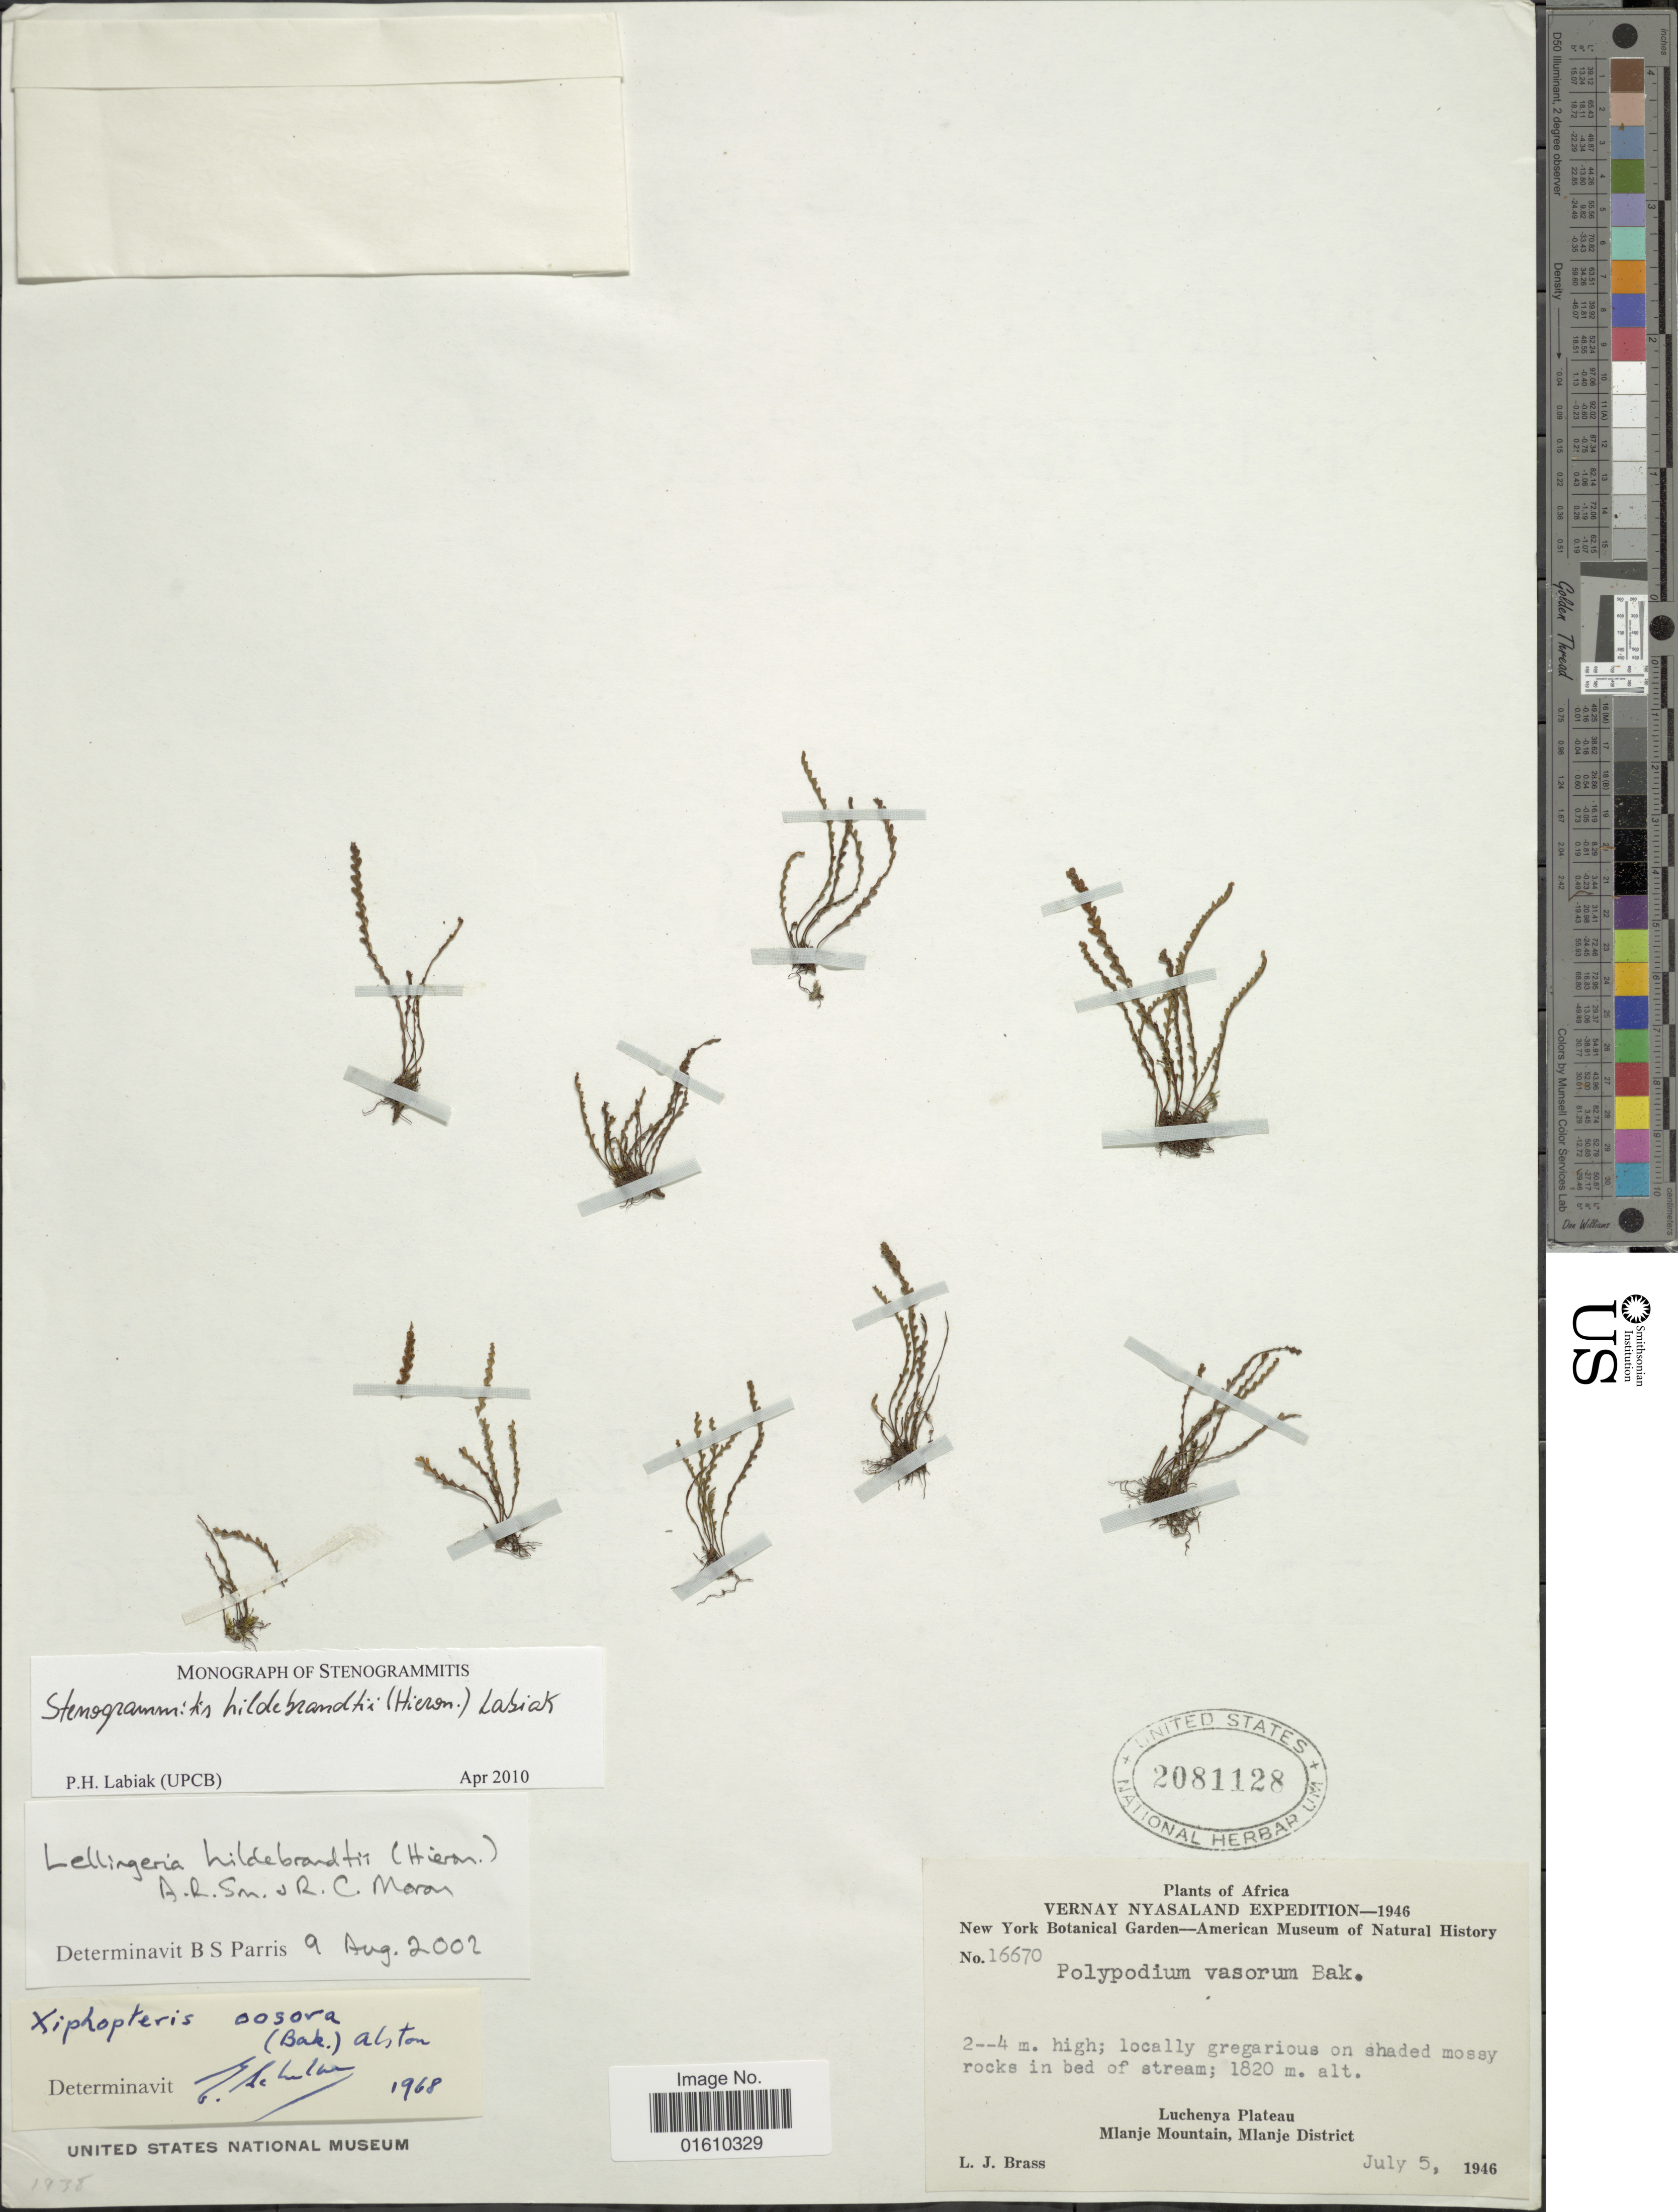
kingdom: Plantae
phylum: Tracheophyta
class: Polypodiopsida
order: Polypodiales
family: Polypodiaceae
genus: Stenogrammitis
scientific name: Stenogrammitis hildebrandtii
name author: (Hieron.) Labiak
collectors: L. J. Brass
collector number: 16670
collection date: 1946-07-05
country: Malawi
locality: Africa, Vernay Nyasaland, Luchenya Plateau, Mlanje Mountain, Mlanje District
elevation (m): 1820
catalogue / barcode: US 2081128